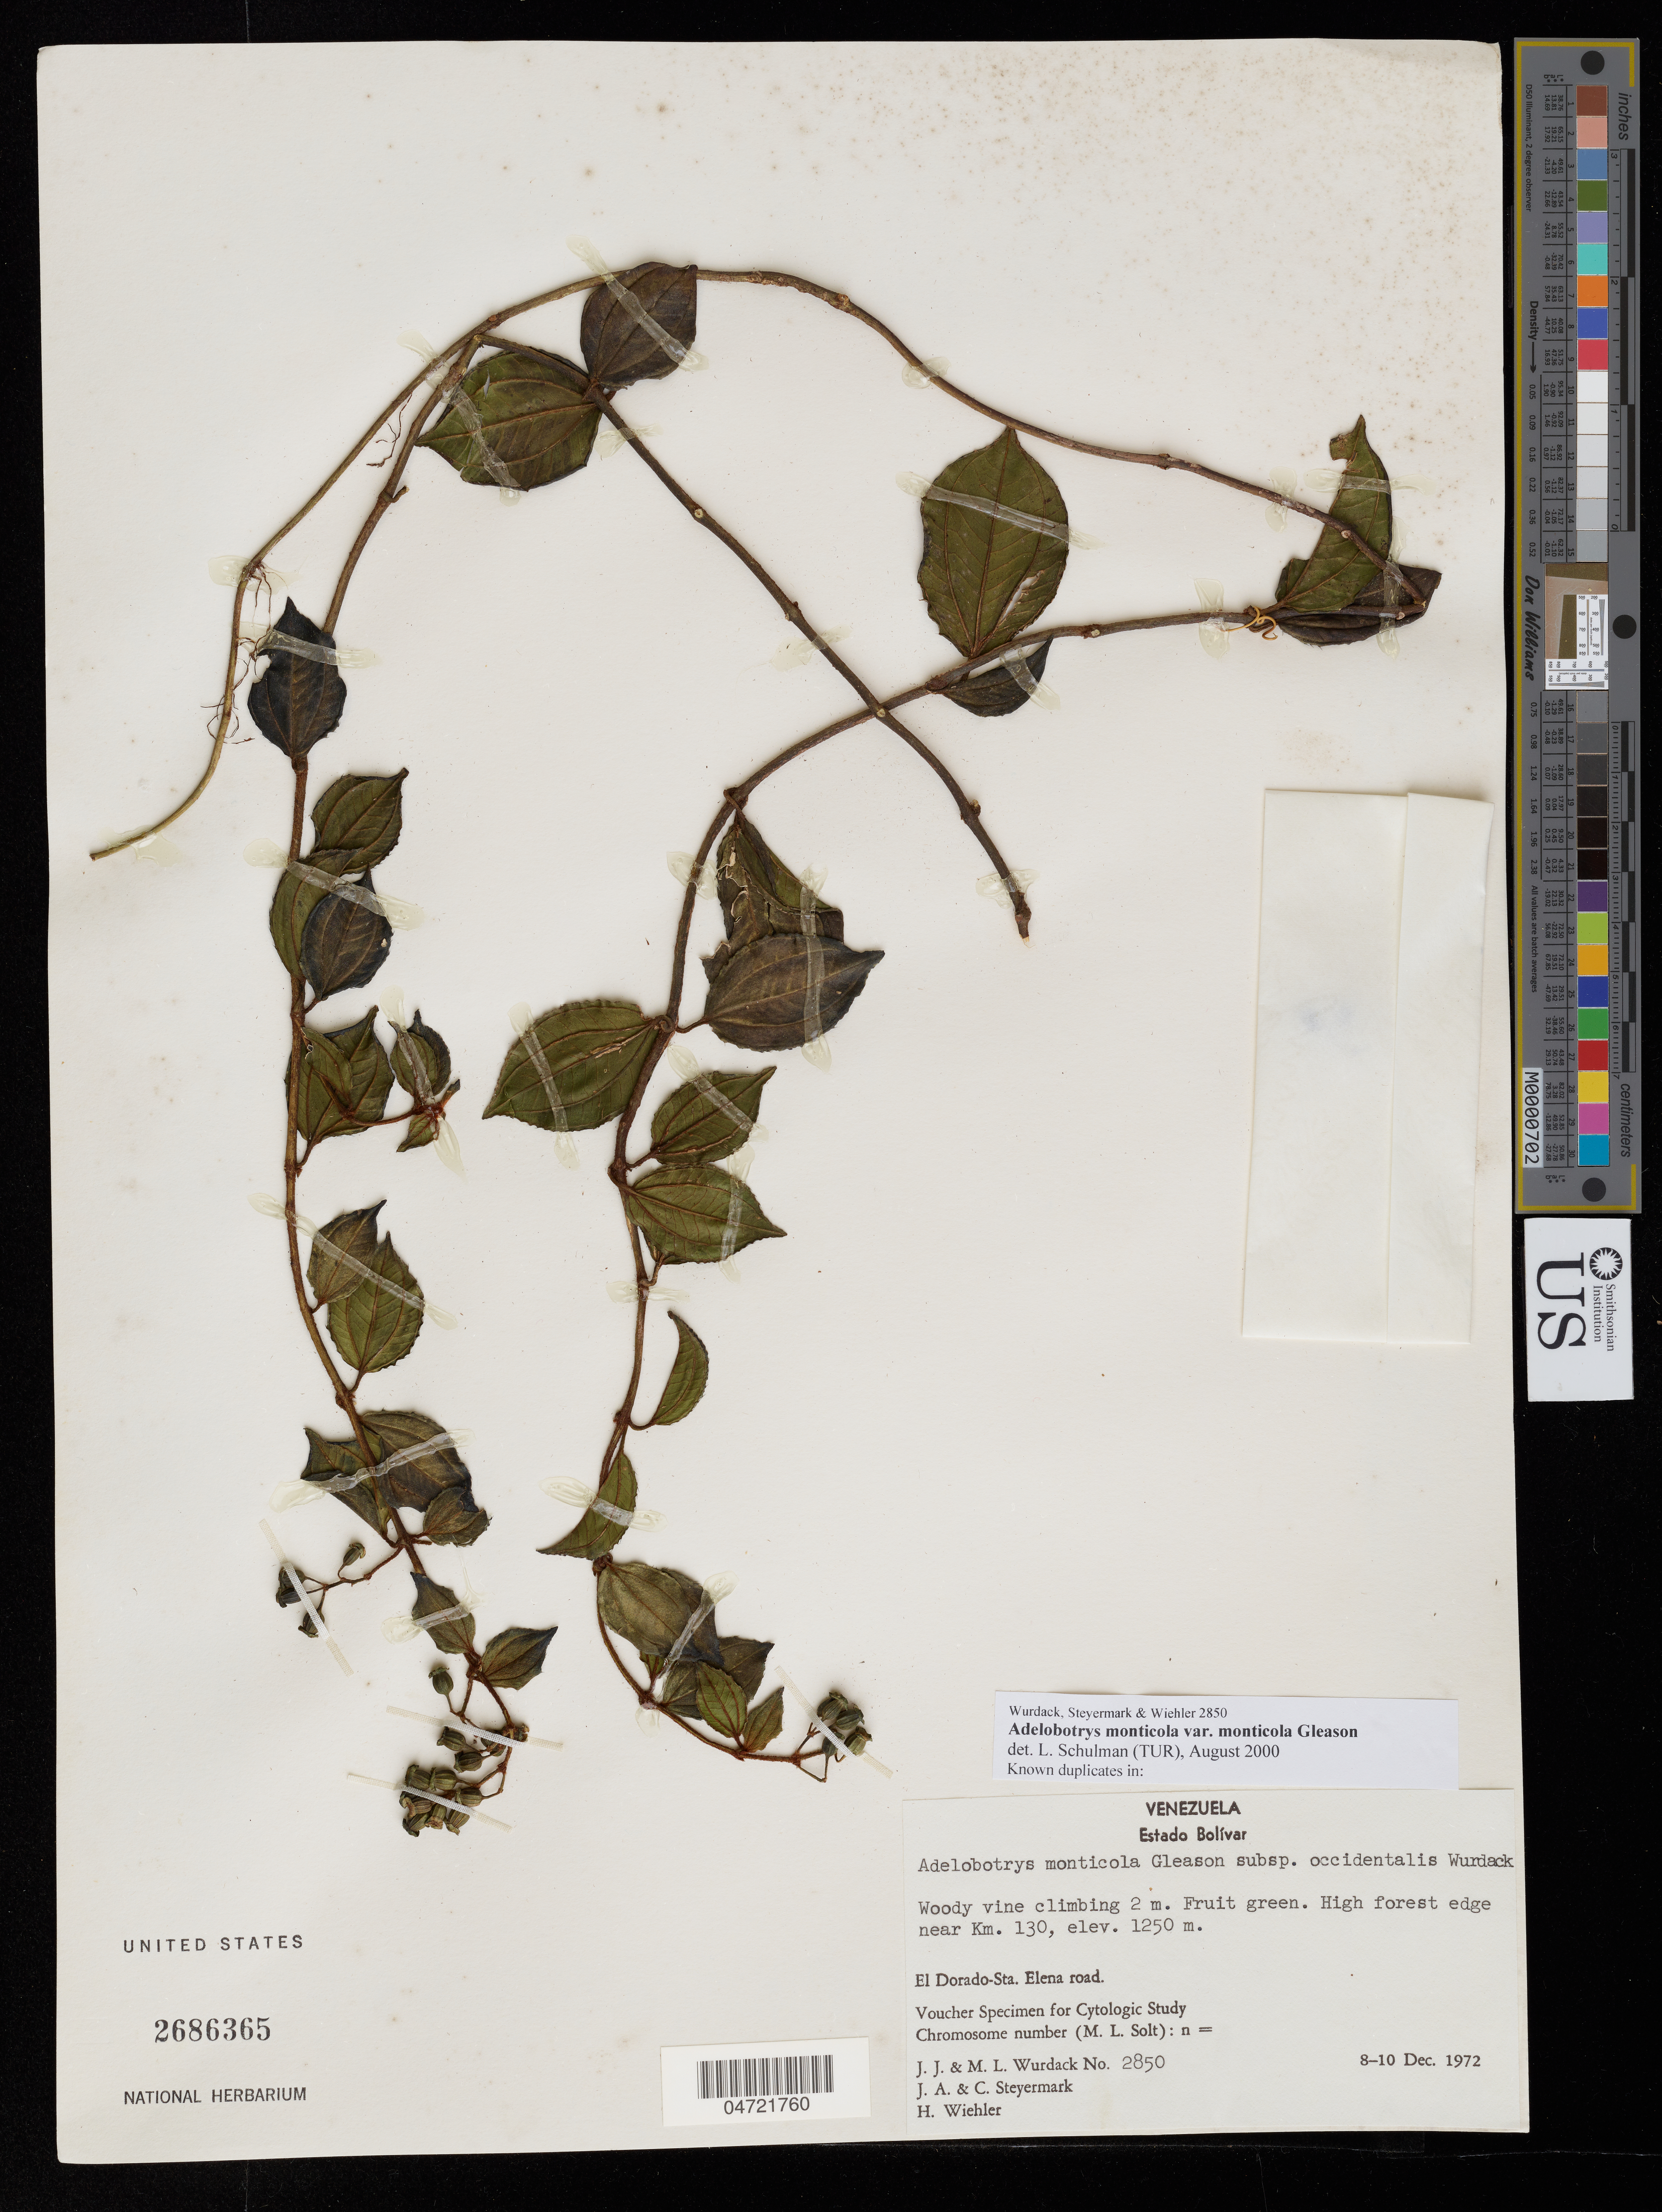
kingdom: Plantae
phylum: Tracheophyta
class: Magnoliopsida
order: Myrtales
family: Melastomataceae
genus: Adelobotrys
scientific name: Adelobotrys monticola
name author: Gleason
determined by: Schulman, Leif, (TUR), University of Turku (FINLAND)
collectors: J. J. Wurdack, M. L. Wurdack, J. Steyermark & C. Steyermark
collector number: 2850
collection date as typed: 8-Dec-72 to 10-Dec-72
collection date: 1972-12-08/1972-12-10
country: Venezuela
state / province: Bolívar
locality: El Dorado to Sta. Elena road, km 140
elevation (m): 1300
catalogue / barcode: US 2686365